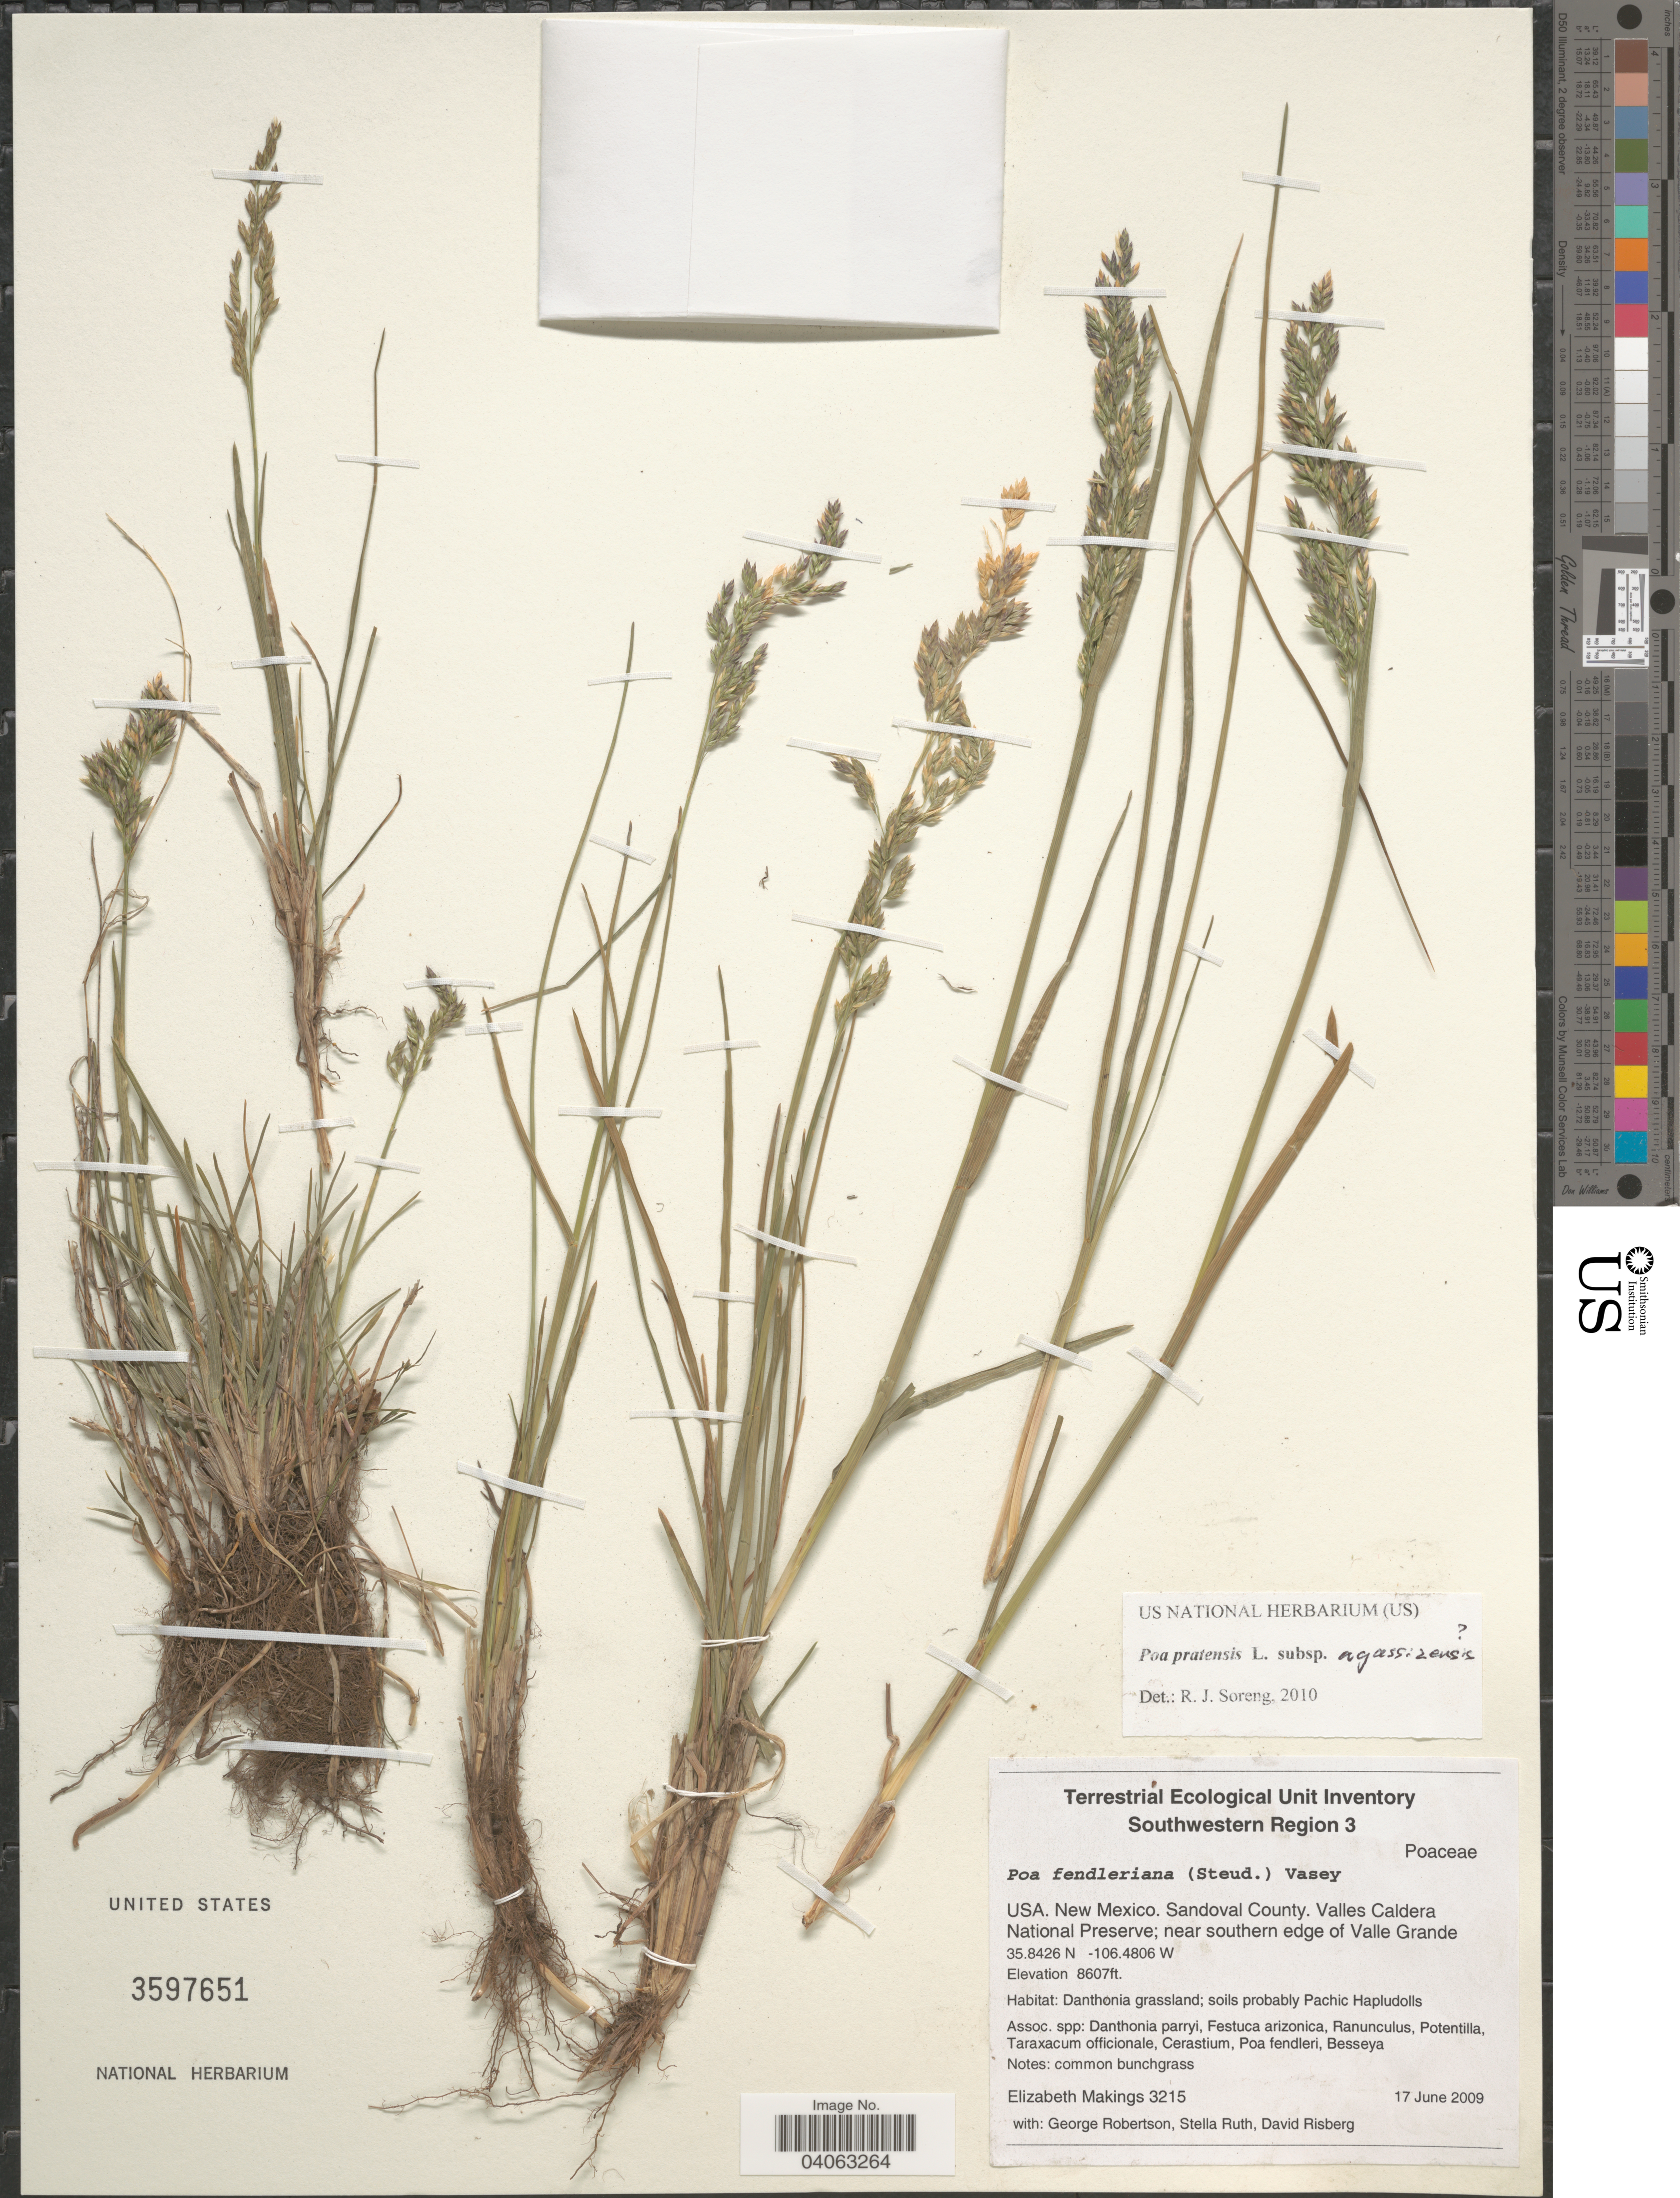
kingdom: Plantae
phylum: Tracheophyta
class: Liliopsida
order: Poales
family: Poaceae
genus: Poa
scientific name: Poa pratensis subsp. agassizensis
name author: (B. Boivin & D. Löve) Roy L. Taylor & MacBryde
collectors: E. Makings, G. Robertson, S. Ruth & D. Risberg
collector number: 3215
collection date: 2009-06-17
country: United States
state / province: New Mexico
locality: Southwestern Region 3. Sandoval County. Valles Caldera National Preserve; near southern edge of Valle Grande.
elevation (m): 2623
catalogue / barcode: US 3597651